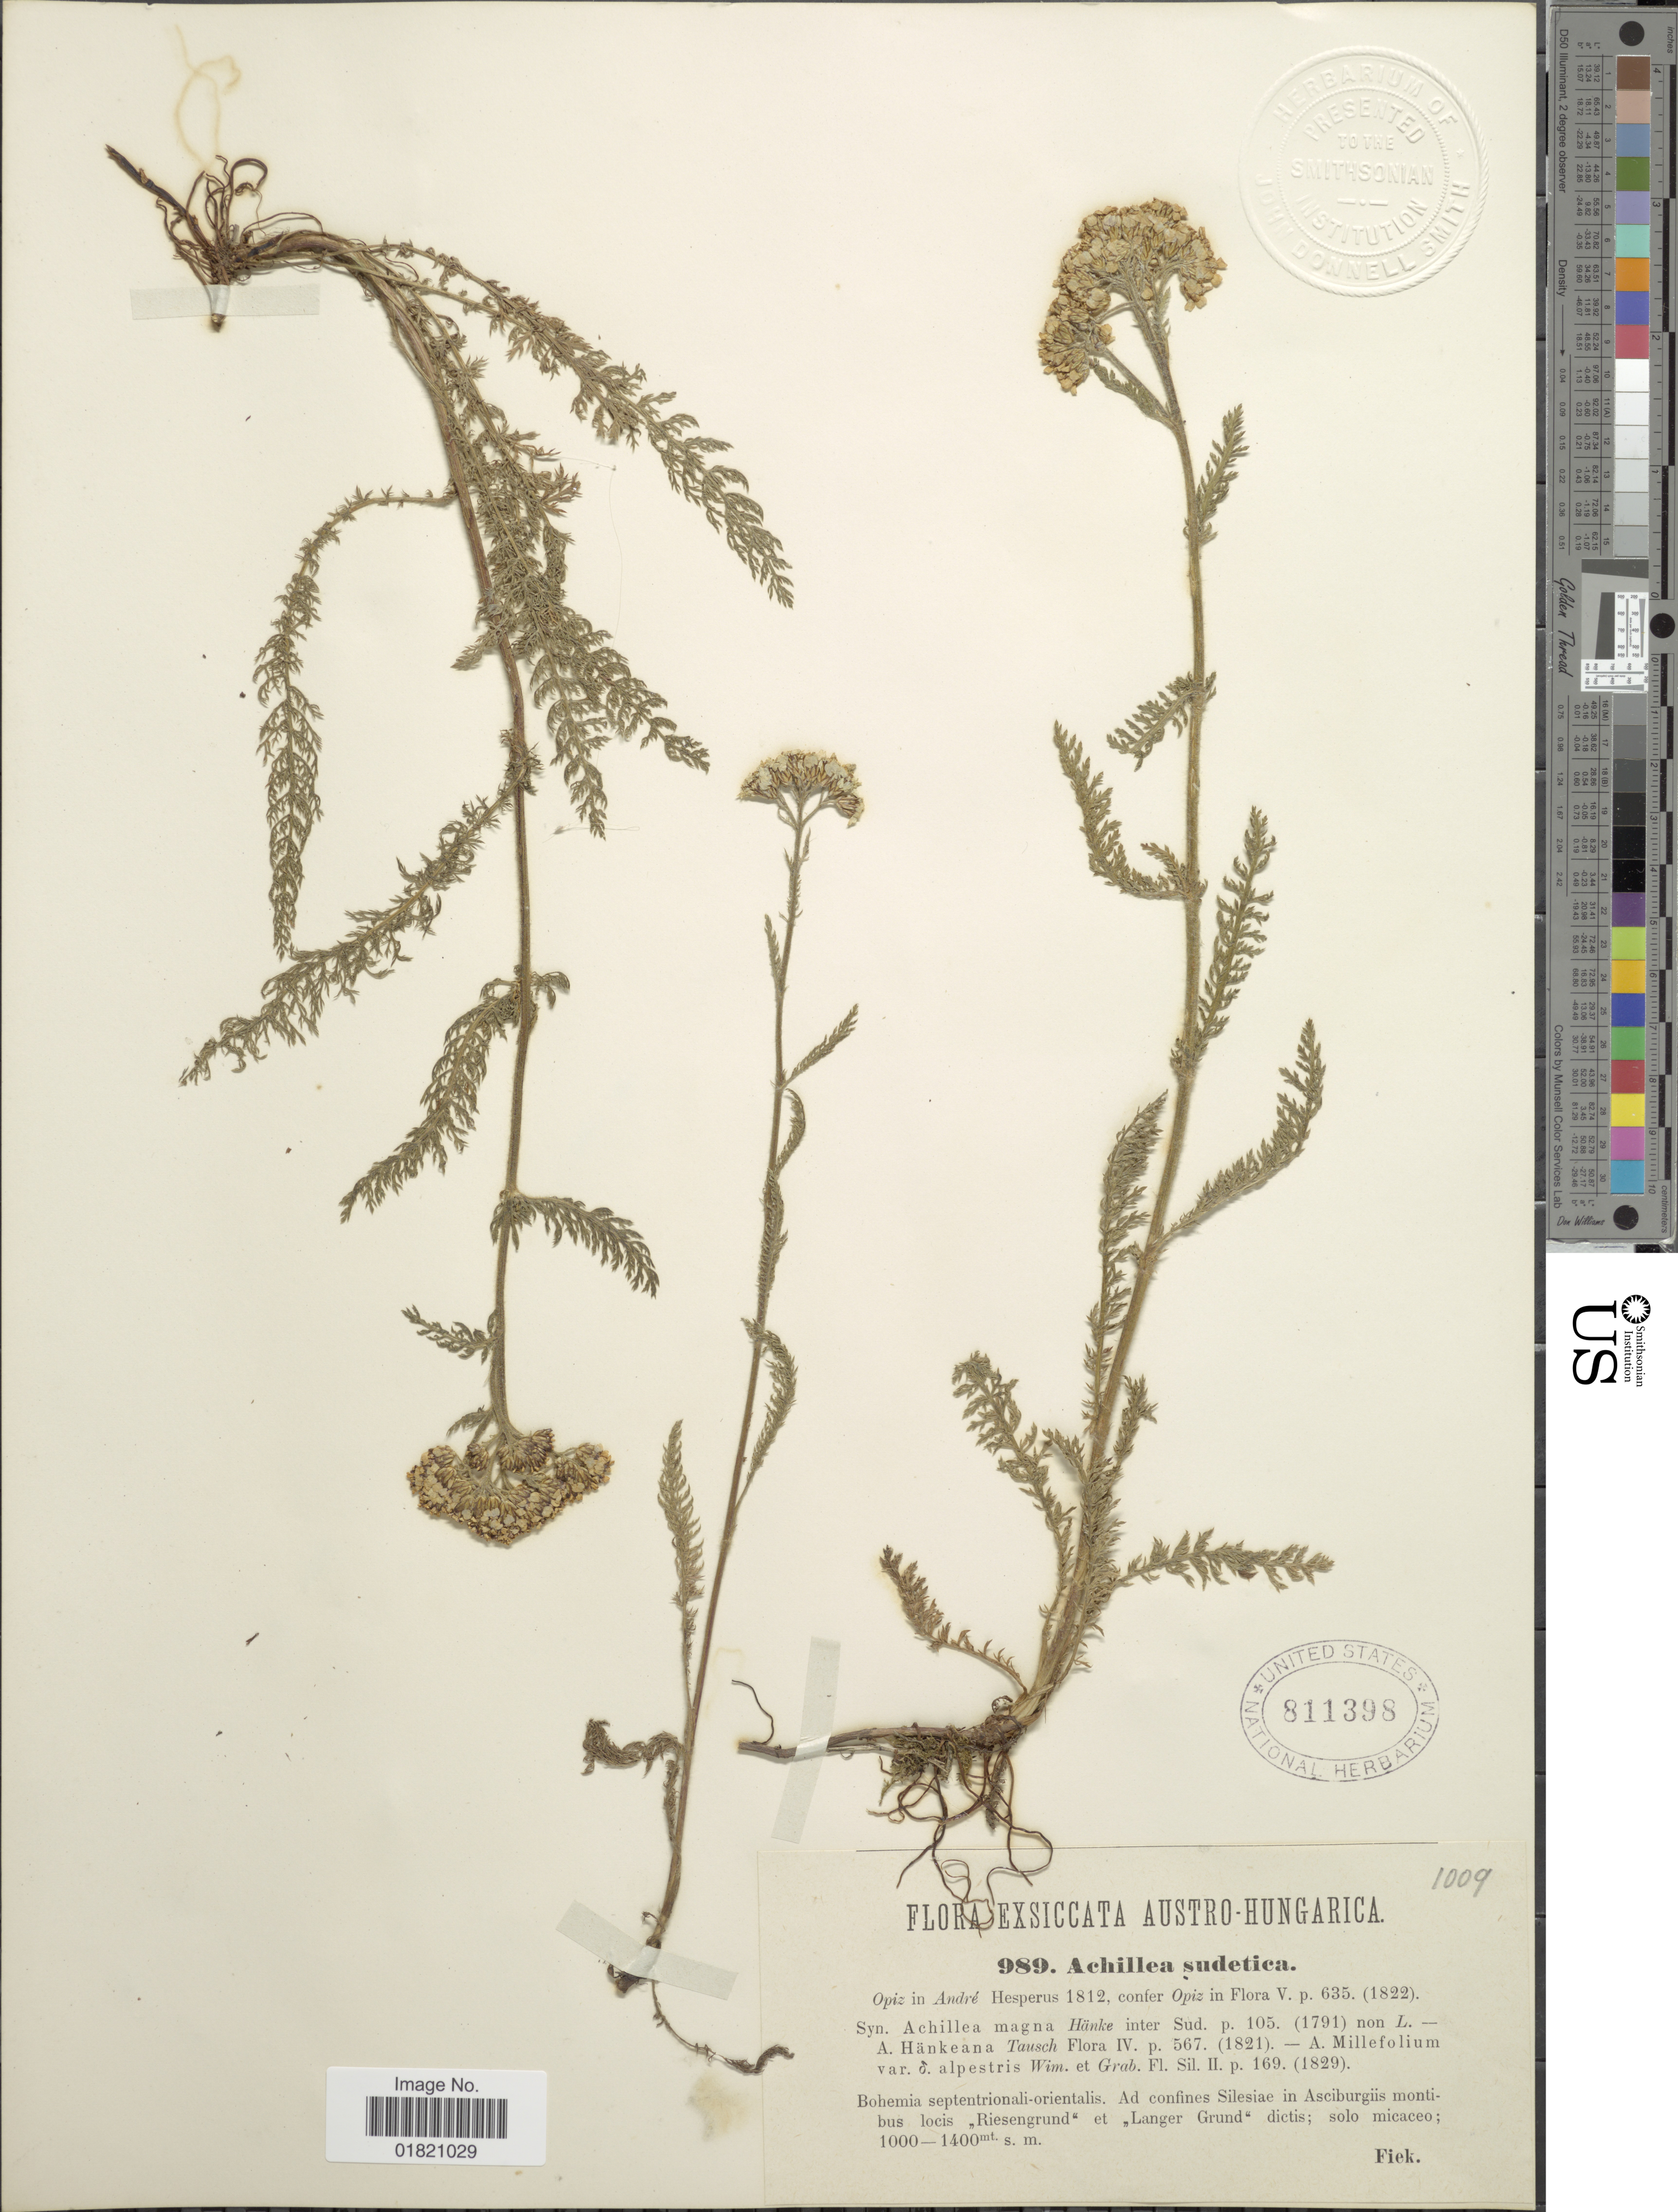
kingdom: Plantae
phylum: Tracheophyta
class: Magnoliopsida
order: Asterales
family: Asteraceae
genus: Achillea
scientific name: Achillea sudetica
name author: Opiz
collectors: Fiek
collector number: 989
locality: Austro-Hungarica. Bohemia septentrionali-orientalis. Ad confines Silesiae in Asciburgiis montibus locis ,,Riesengrund" et ,,Langer Grund" dictis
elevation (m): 1000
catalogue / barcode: US 811398